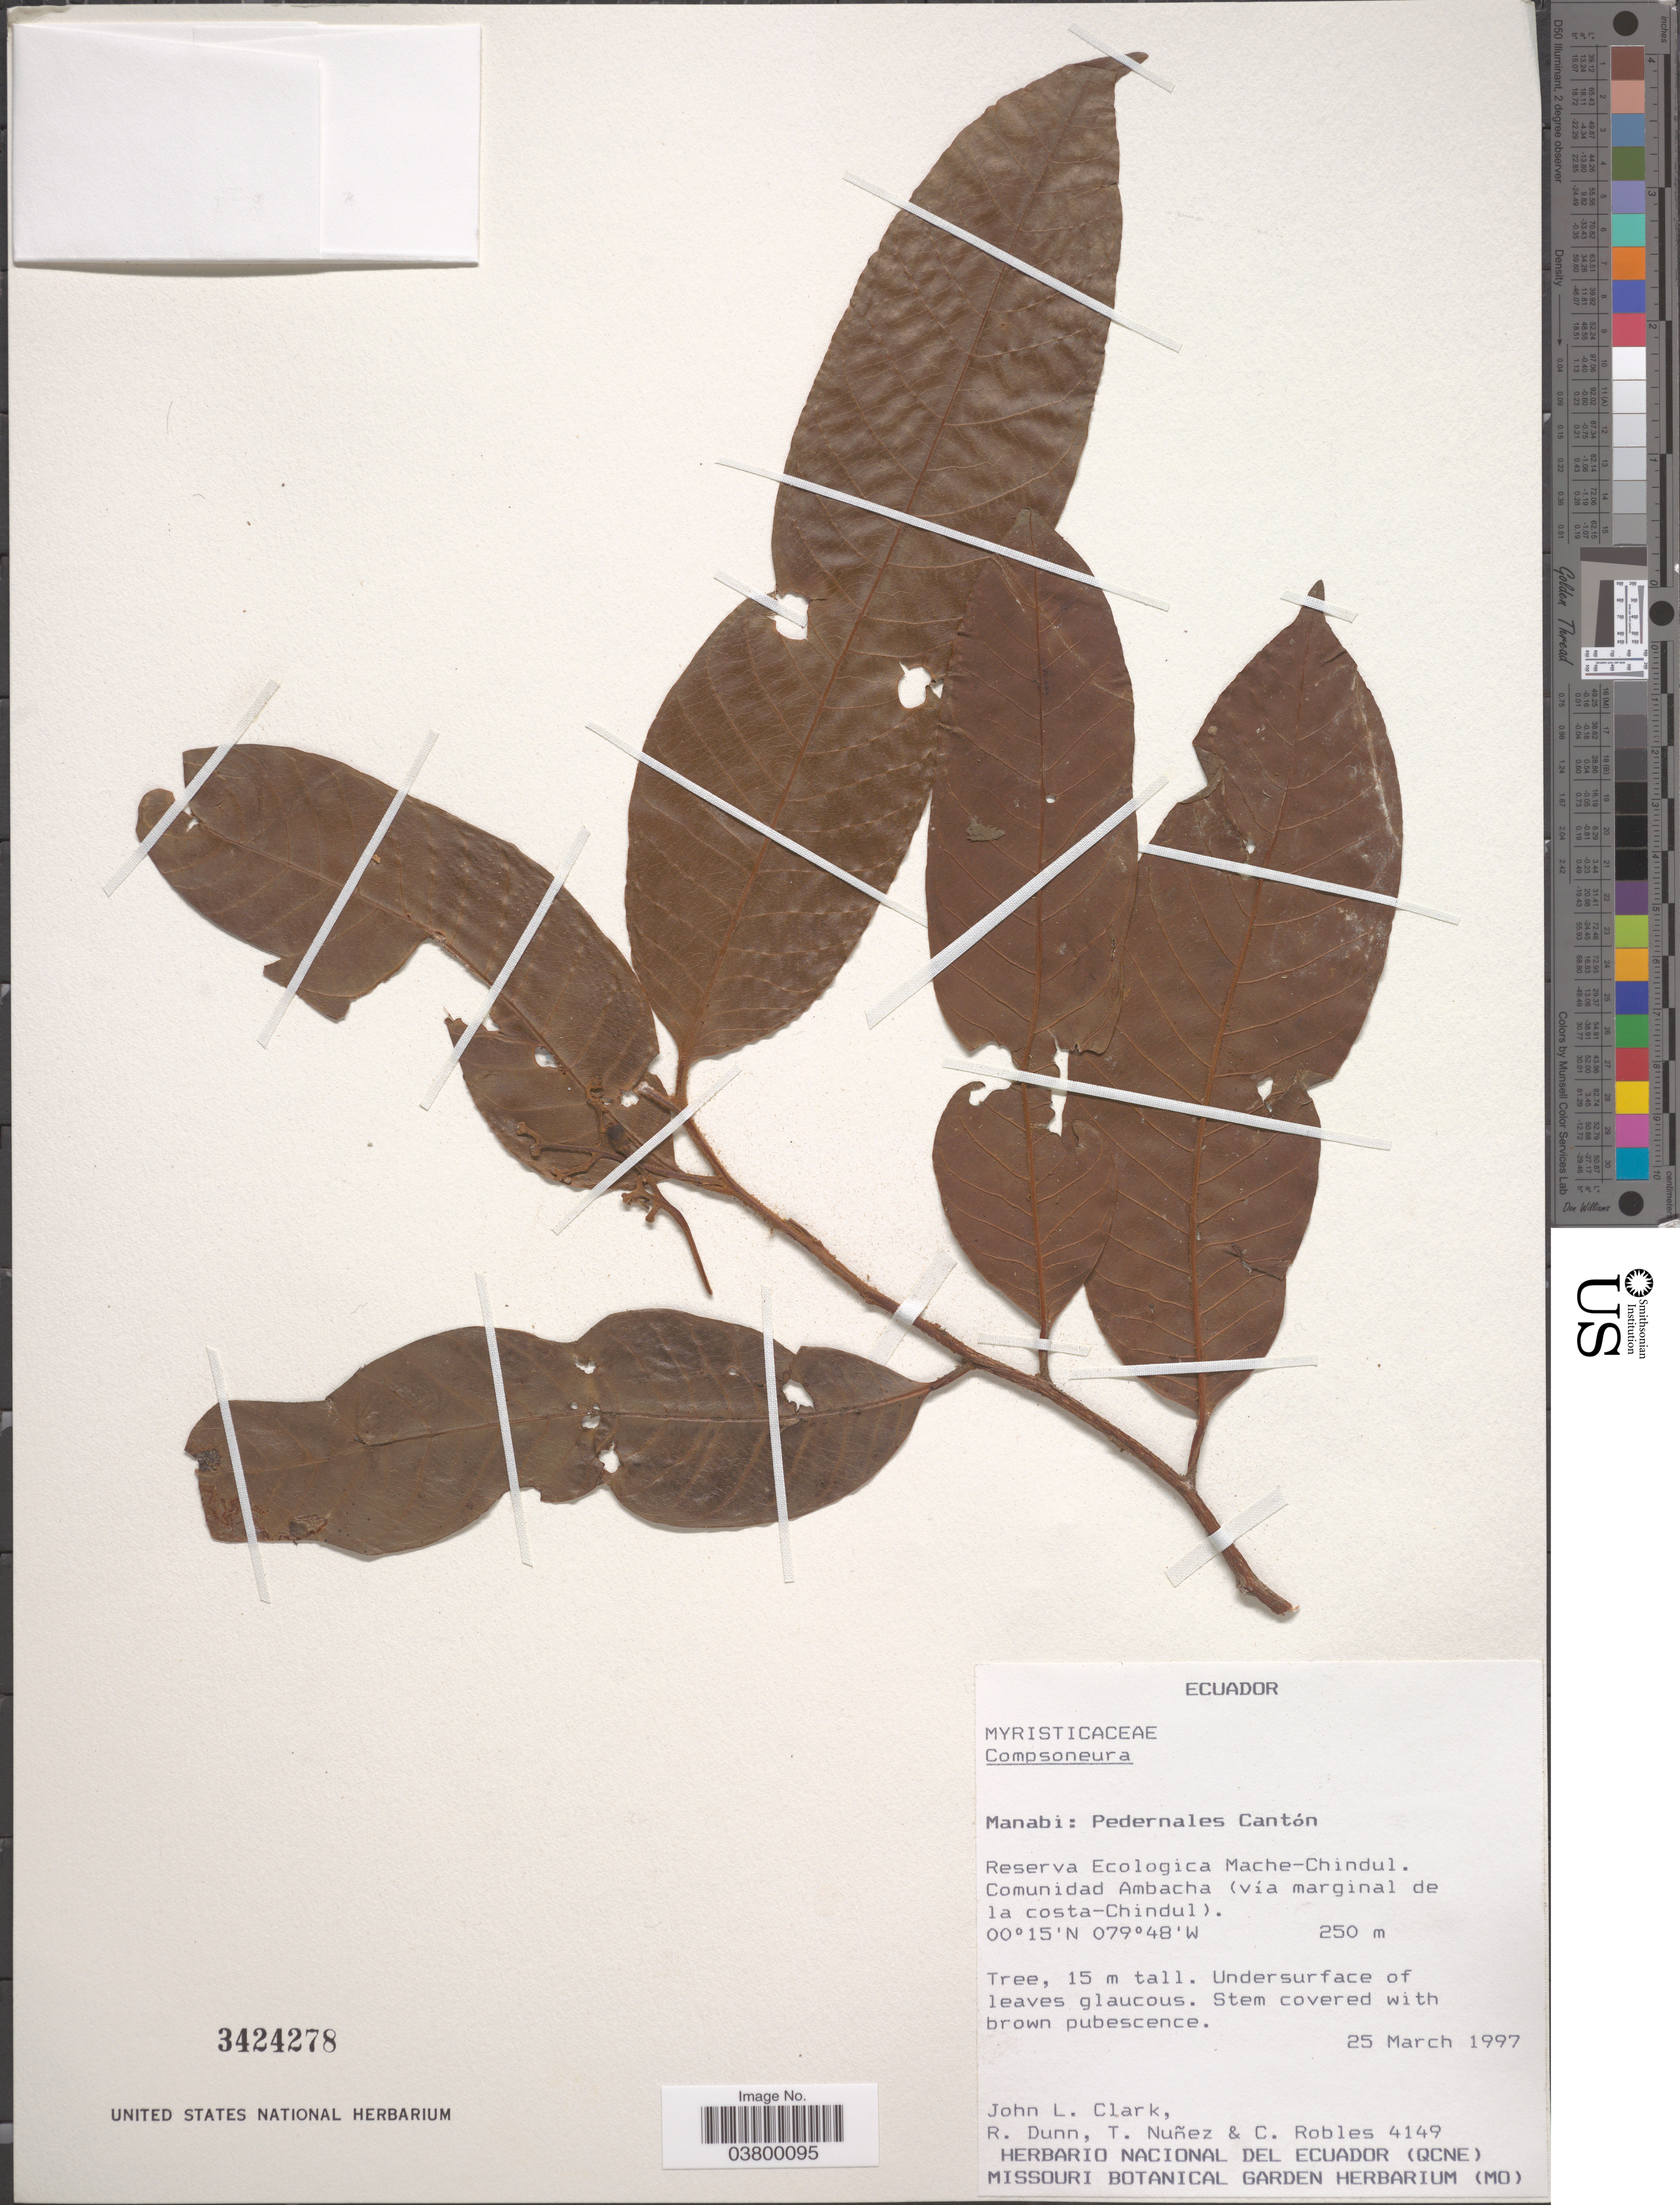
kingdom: Plantae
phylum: Tracheophyta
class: Magnoliopsida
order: Magnoliales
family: Myristicaceae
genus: Compsoneura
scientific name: Compsoneura sp.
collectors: J. L. Clark, R. Dunn, T. Núñez & C. Robles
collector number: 4149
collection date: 1997-03-25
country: Ecuador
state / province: Manabí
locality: Pedernales Cantón. Reserva Ecologica Mache-Chindul. Comunidad Ambacha (vía marginal de la costa- Chindul).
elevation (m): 250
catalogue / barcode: US 3424278